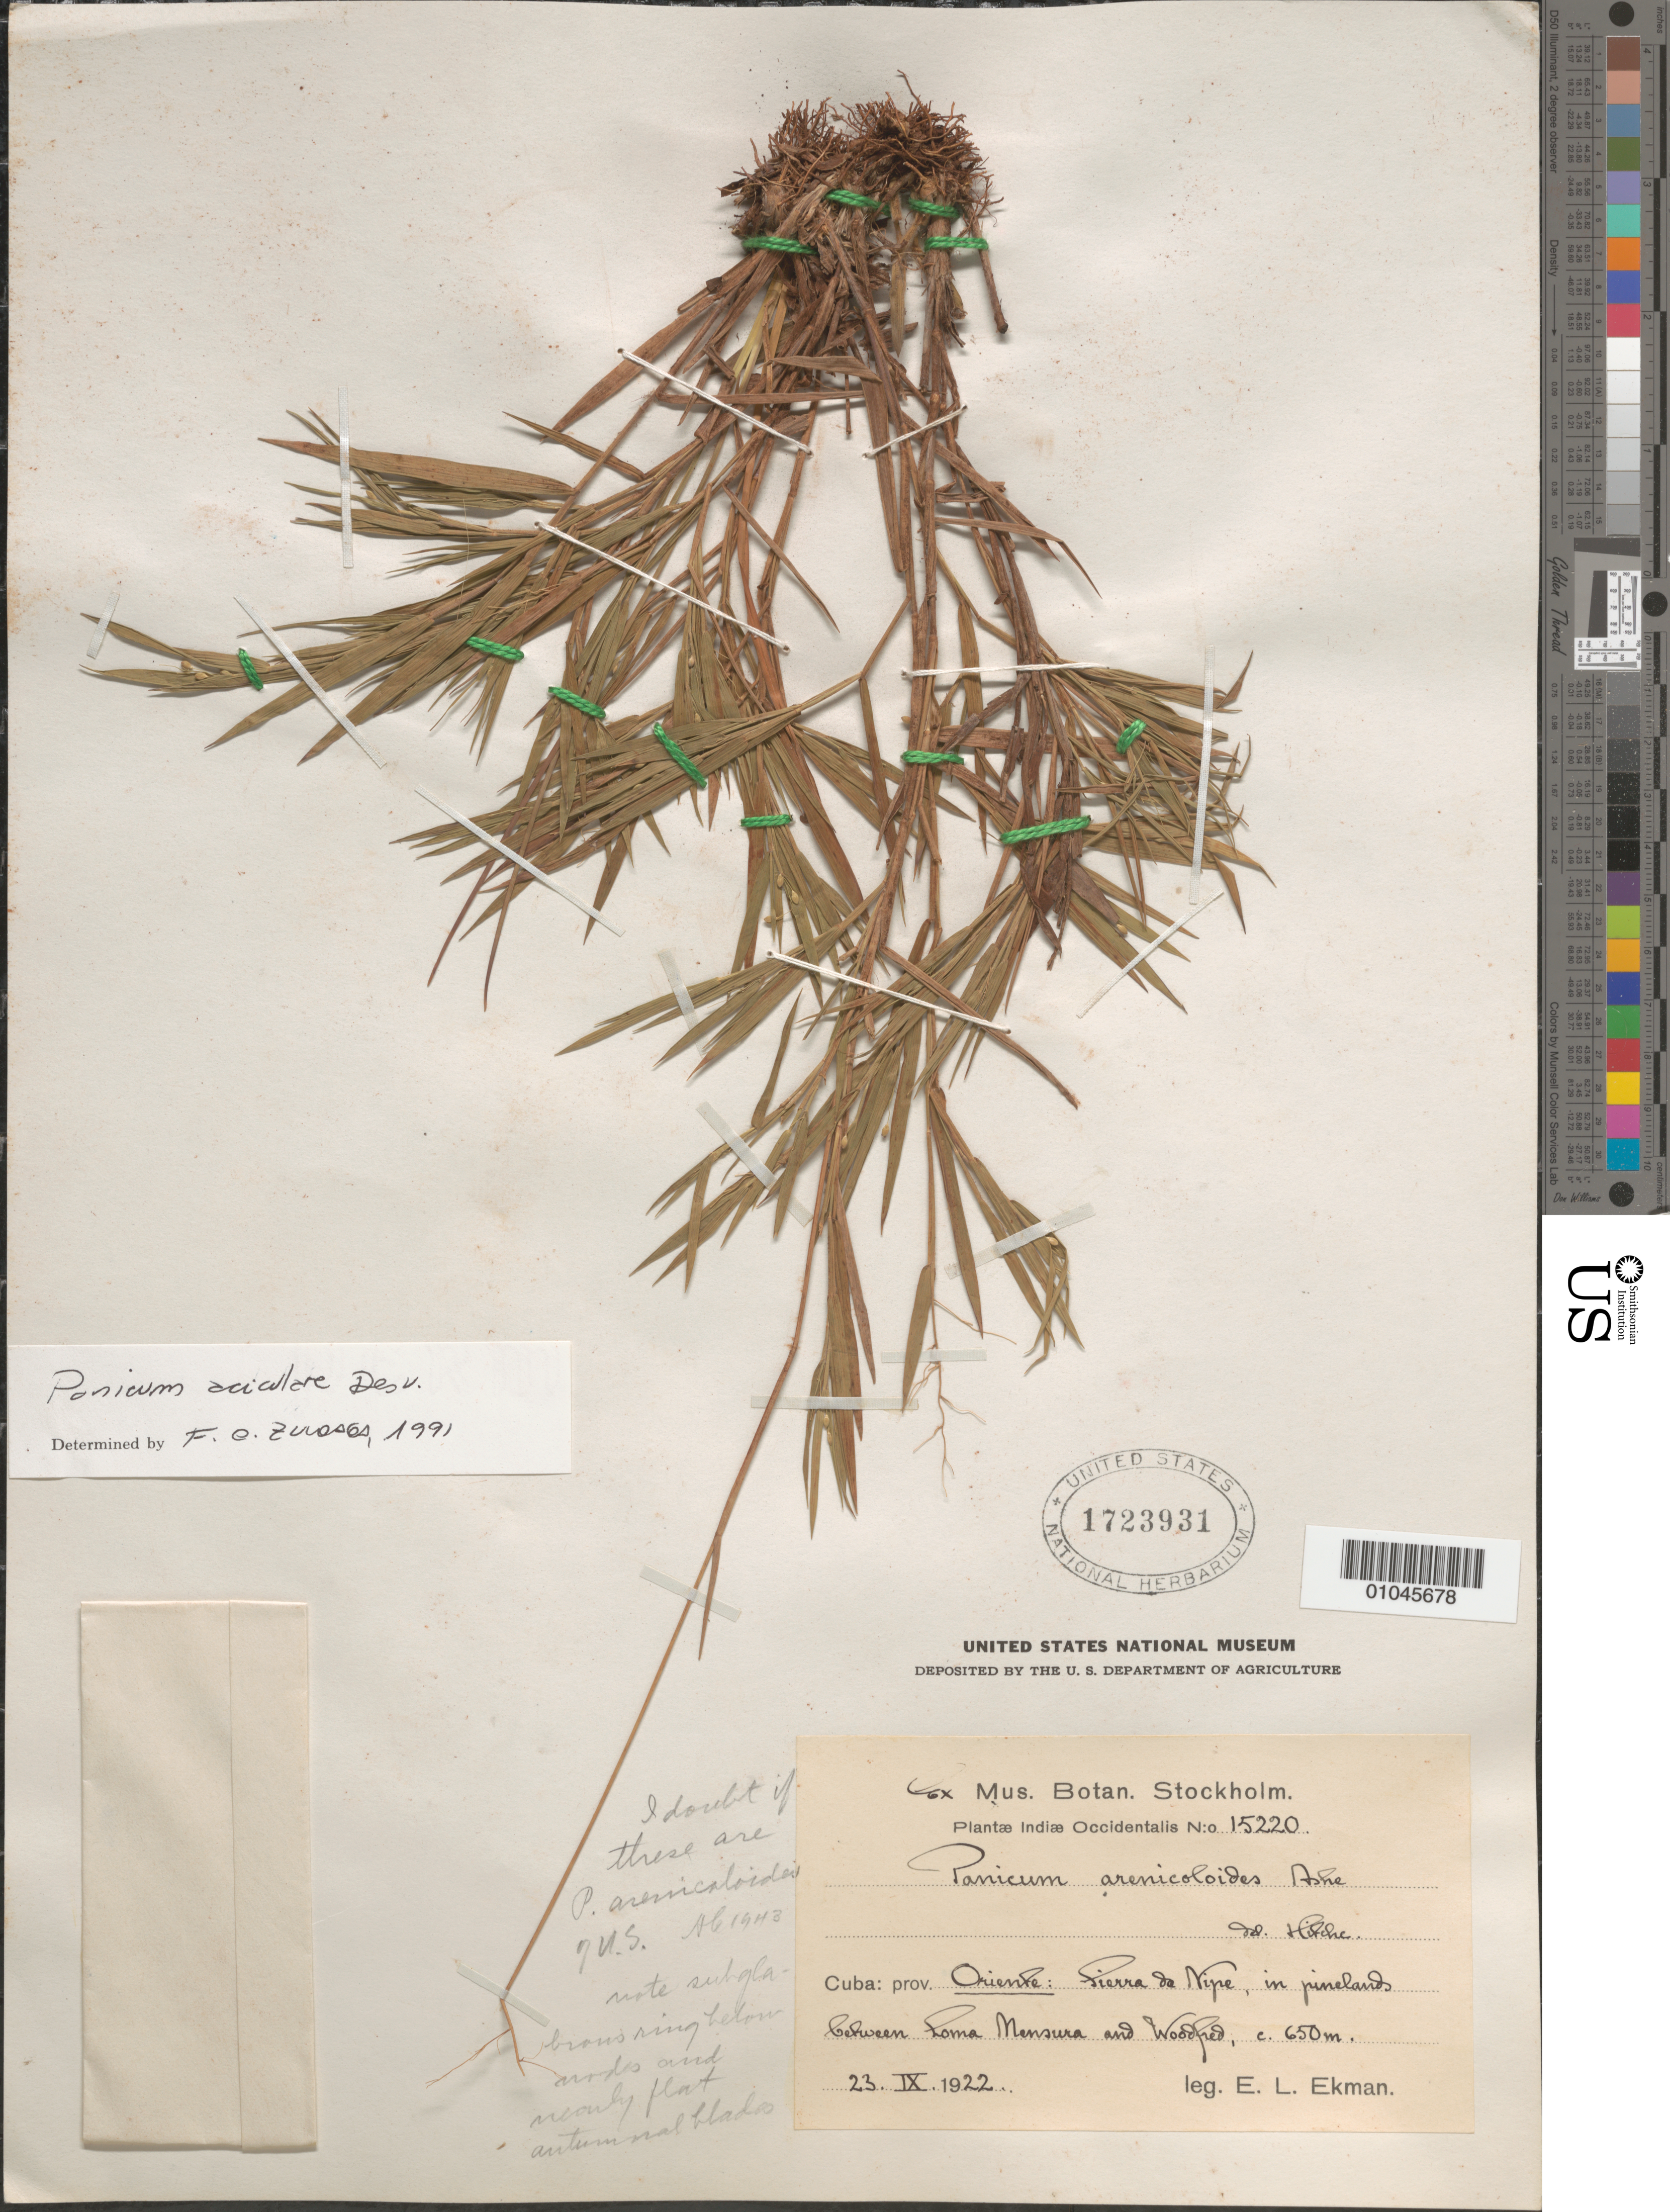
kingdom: Plantae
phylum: Tracheophyta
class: Liliopsida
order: Poales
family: Poaceae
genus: Panicum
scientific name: Panicum aciculare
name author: Desv. ex Poir.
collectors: E. L. Ekman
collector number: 15220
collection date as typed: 23 Sep 1922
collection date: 1922-09-23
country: Cuba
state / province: Holguín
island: Cuba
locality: Sierre de Nipe, in pinelands between Lome mensura and Woodfred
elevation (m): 650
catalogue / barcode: US 1723931